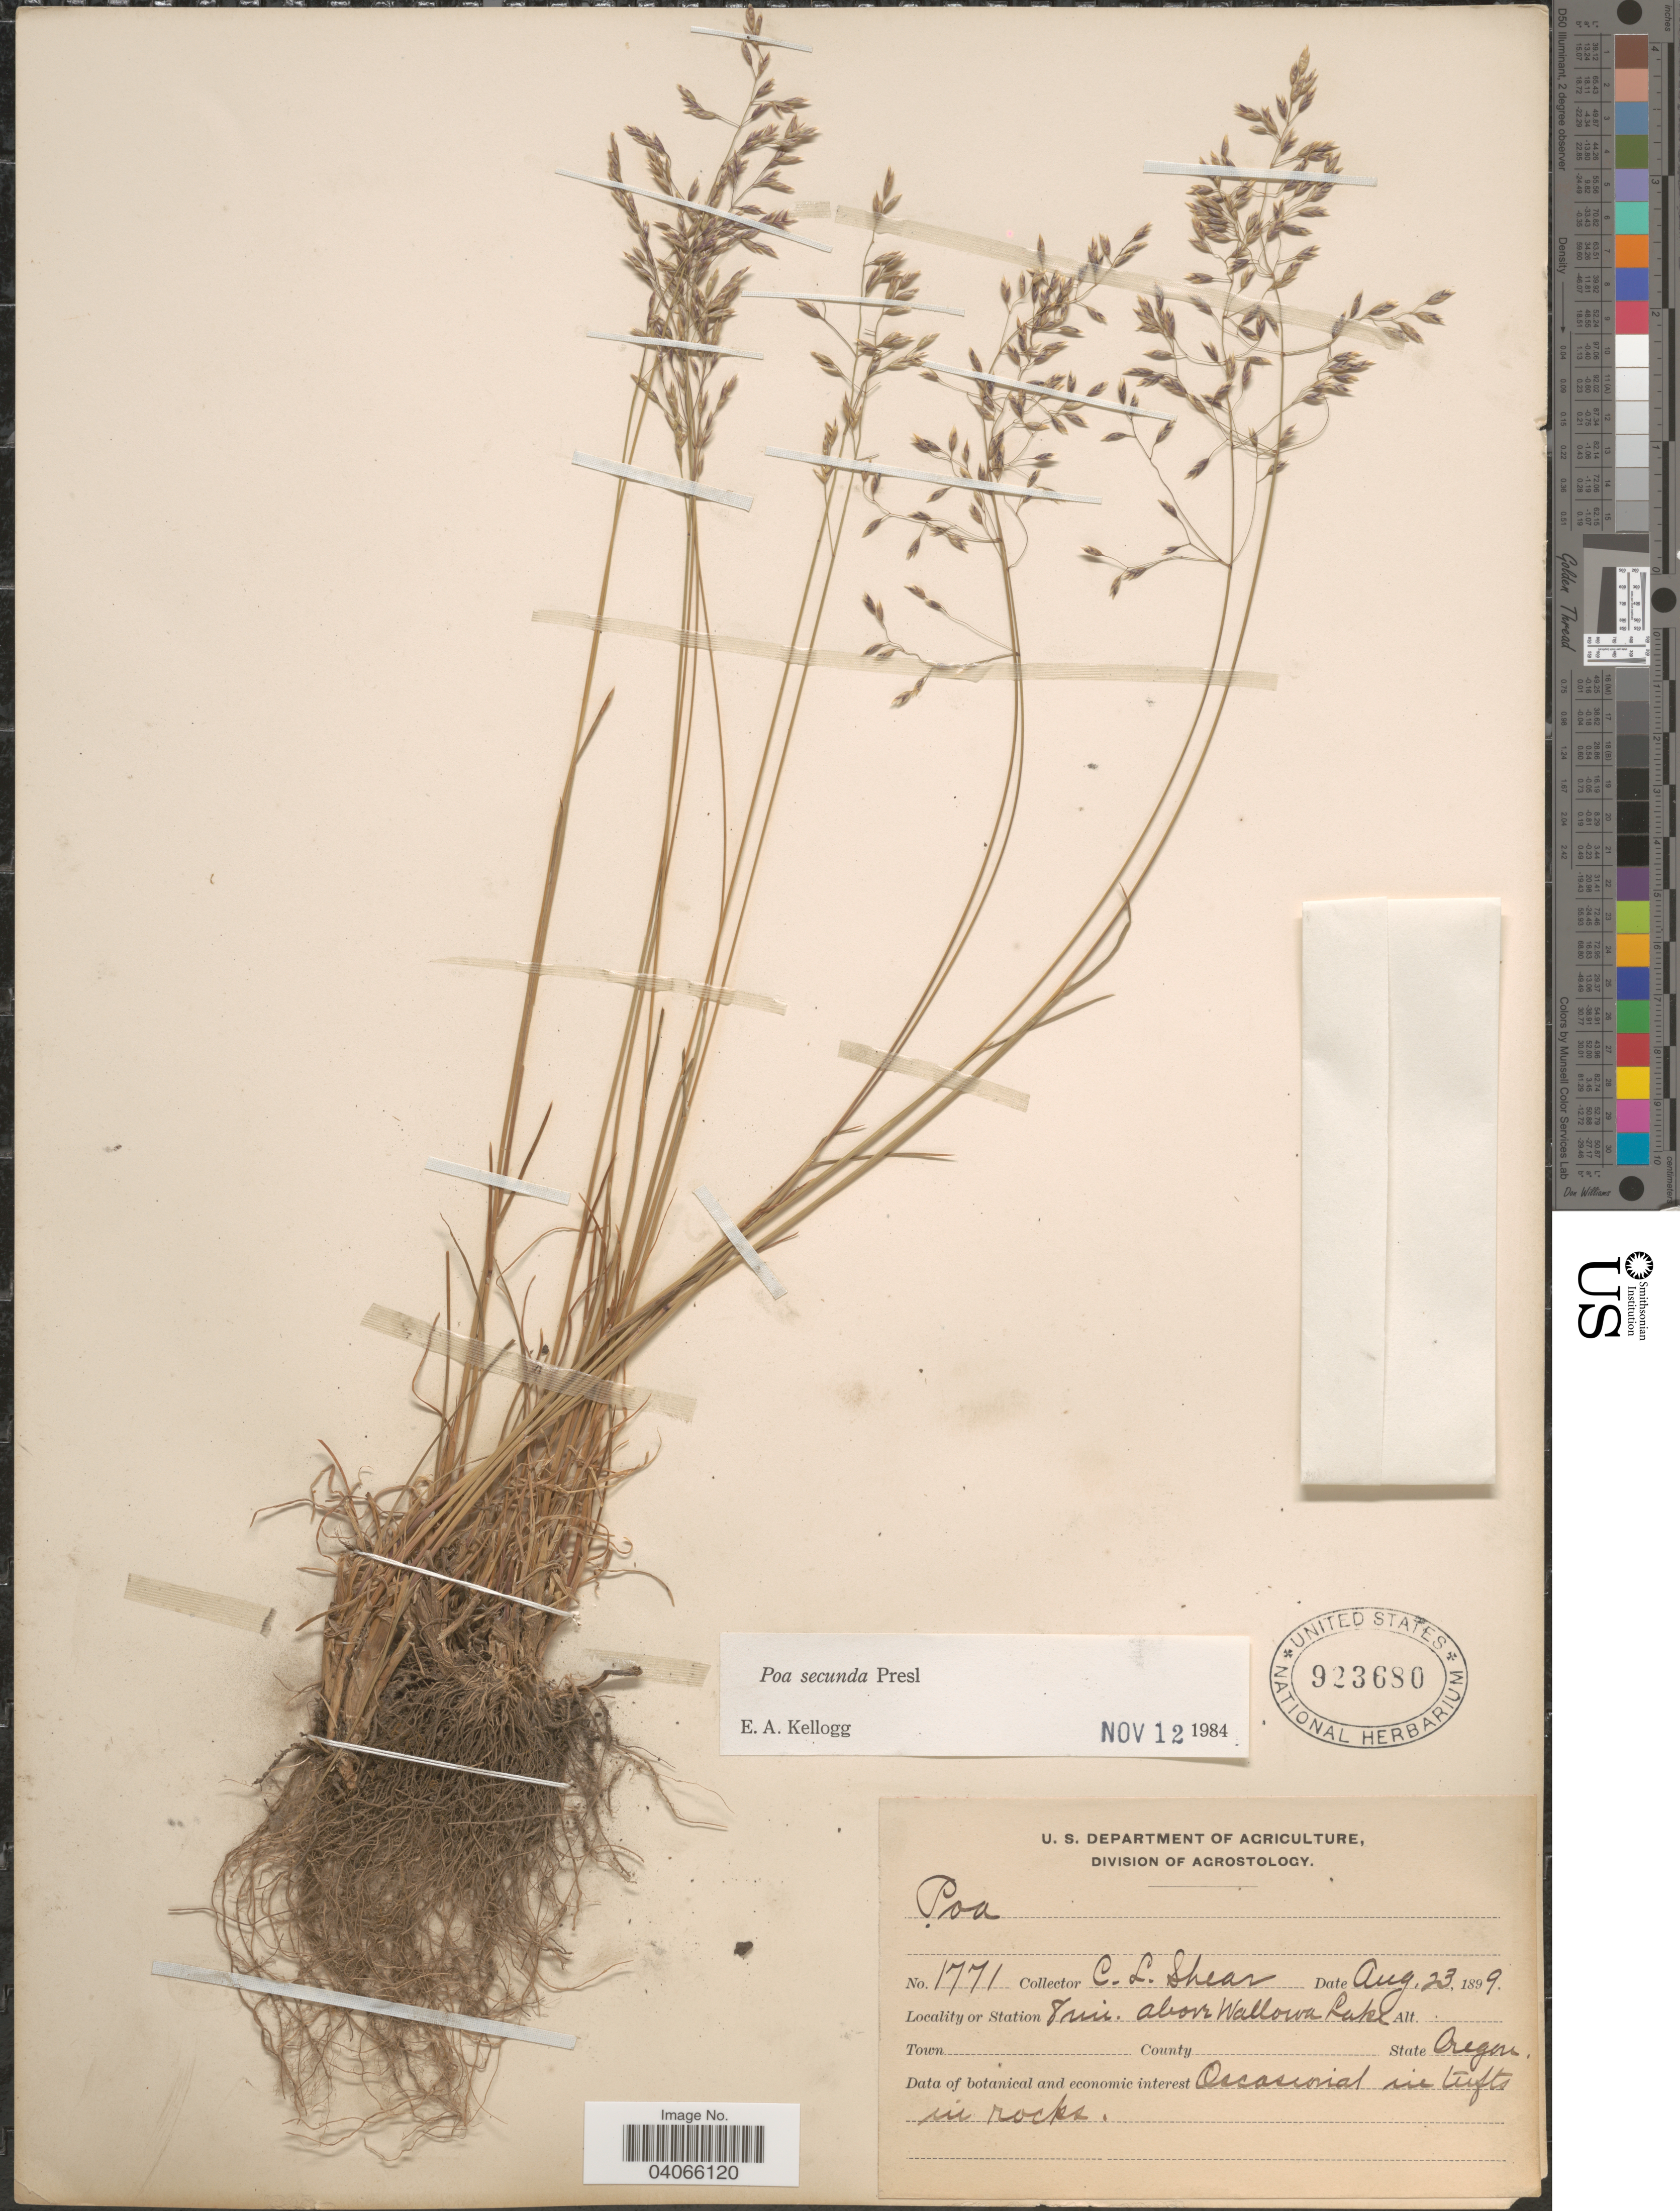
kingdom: Plantae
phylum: Tracheophyta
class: Liliopsida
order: Poales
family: Poaceae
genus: Poa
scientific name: Poa secunda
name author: J. Presl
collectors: C. L. Shear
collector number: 1771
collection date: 1899-08-23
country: United States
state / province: Oregon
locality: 8 mi. above Wallowa Lake.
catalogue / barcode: US 923680